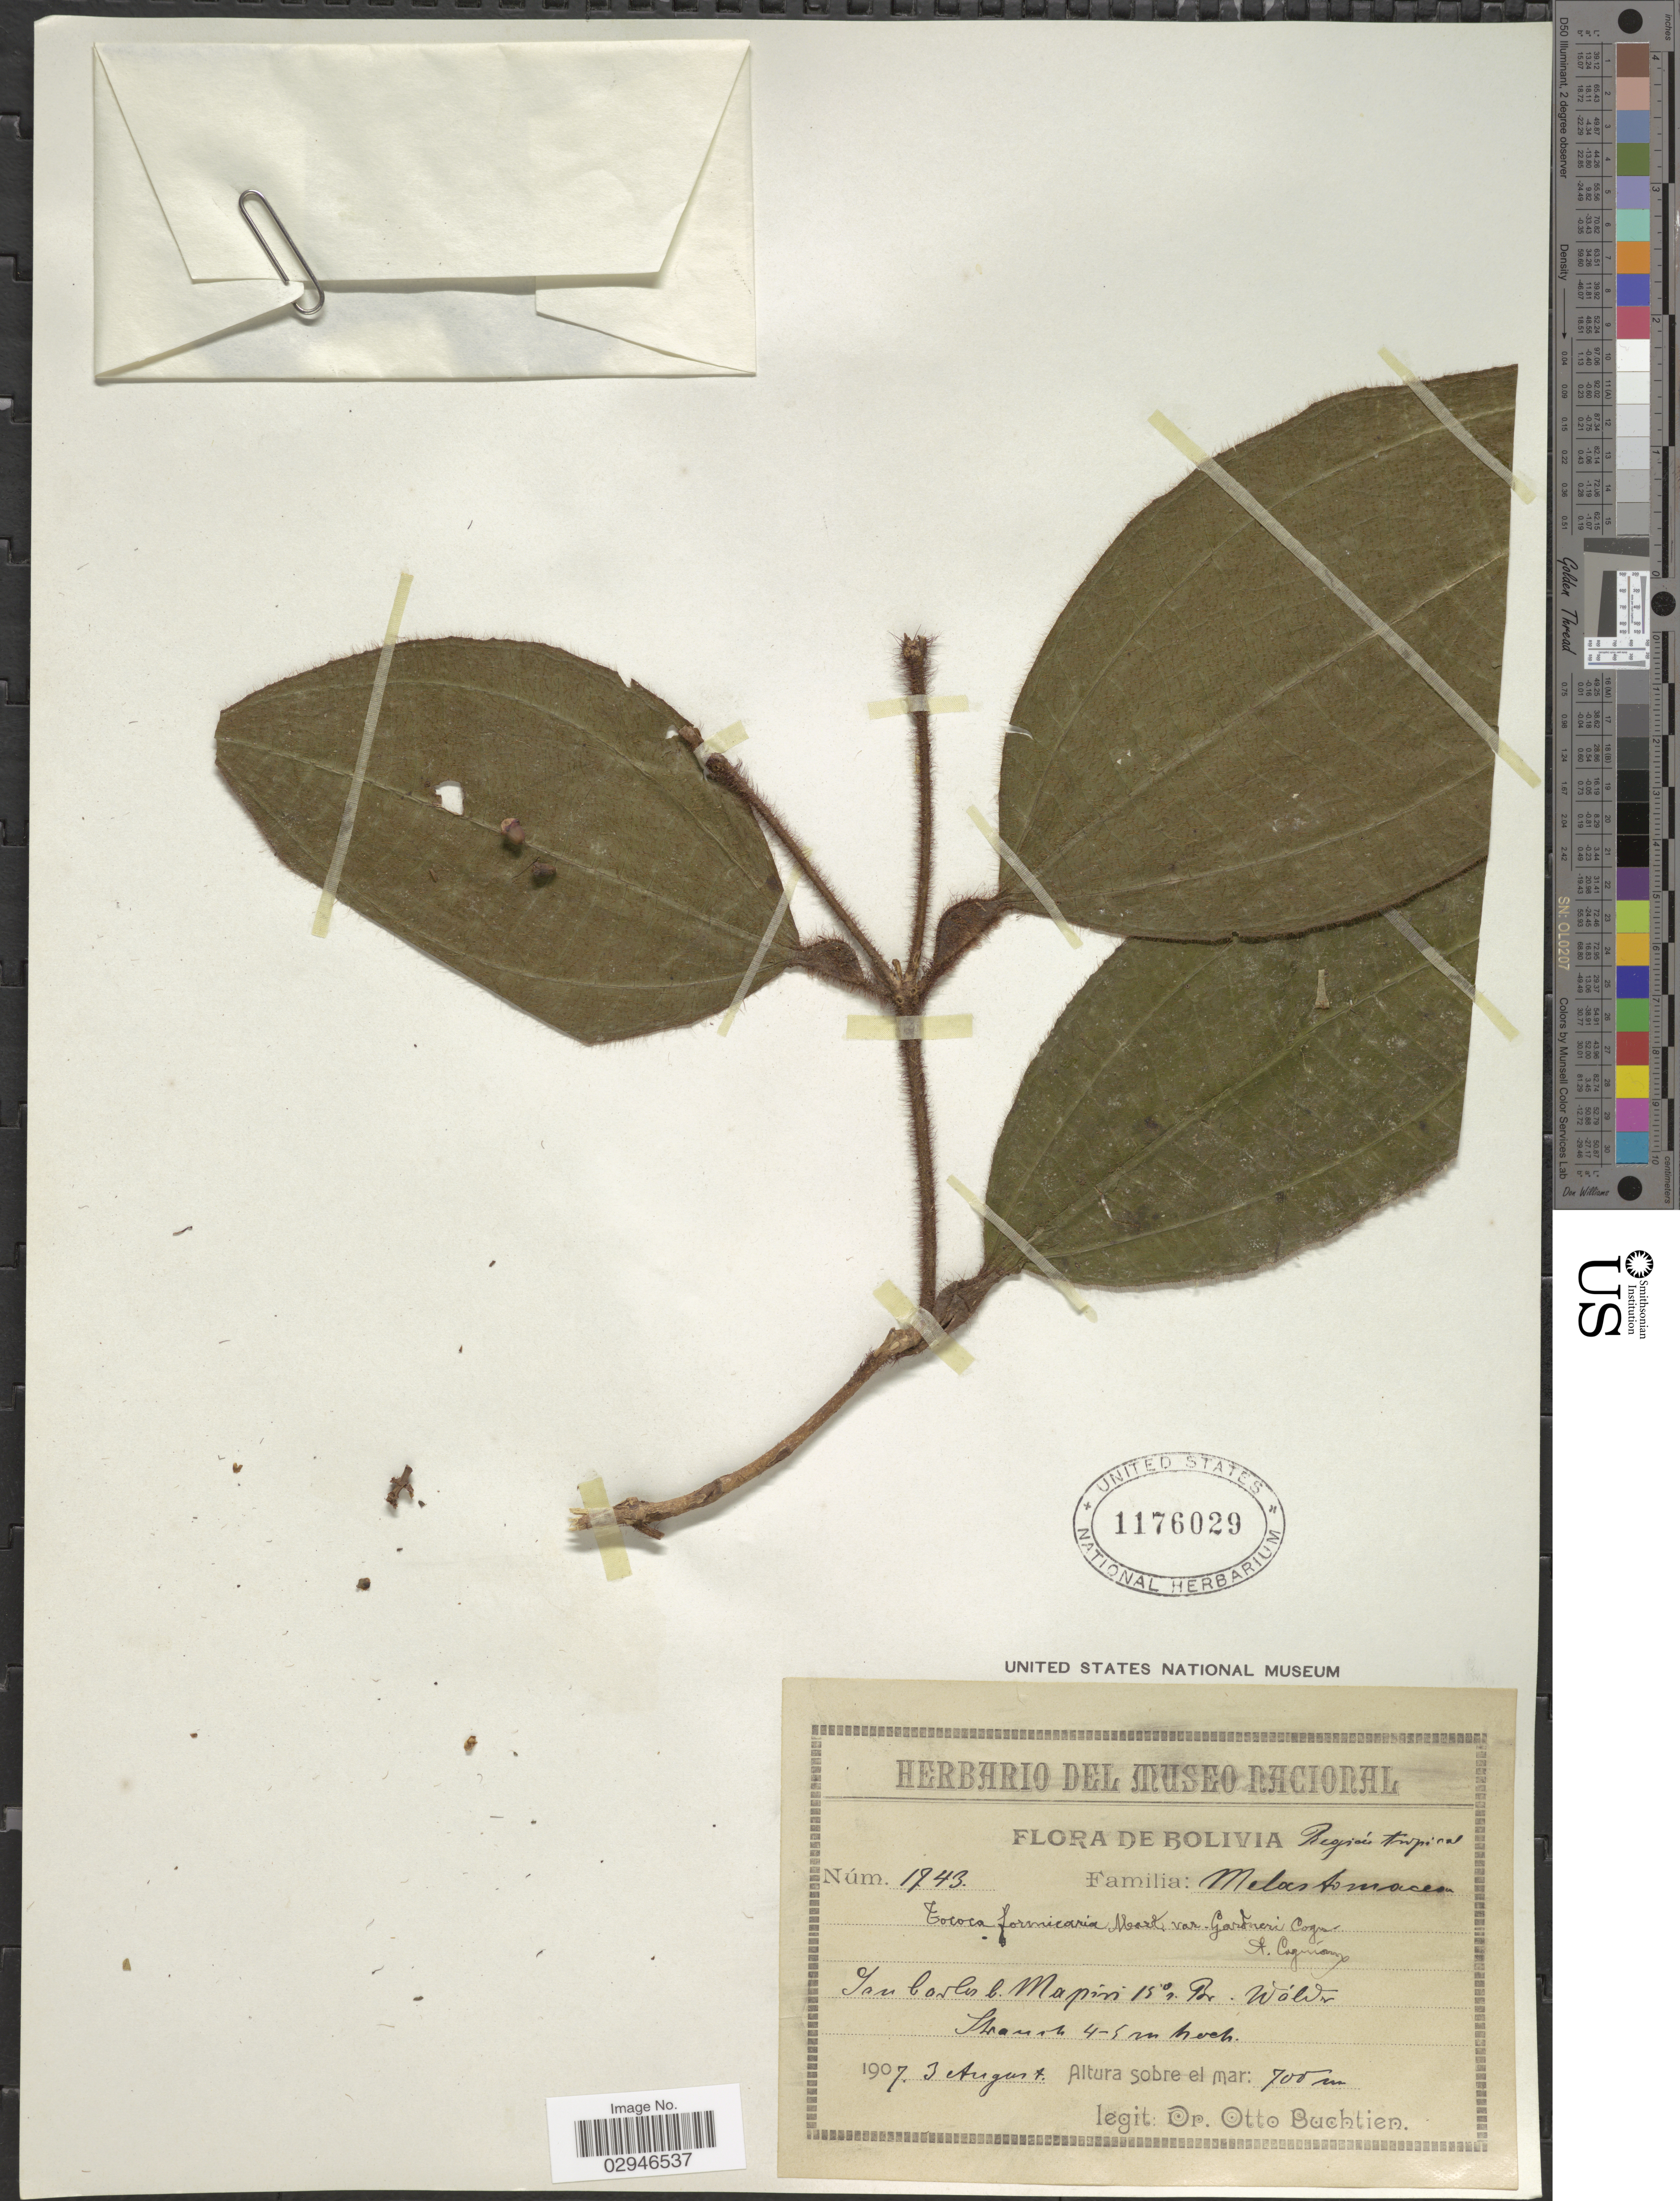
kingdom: Plantae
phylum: Tracheophyta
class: Magnoliopsida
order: Myrtales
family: Melastomataceae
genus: Tococa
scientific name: Tococa formicaria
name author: Mart.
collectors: O. Buchtien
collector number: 1743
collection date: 1907-08-03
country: Bolivia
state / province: La Paz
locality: Región tropical, San Carlos b. Mapiri 15° n Br. Walden.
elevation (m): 700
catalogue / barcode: US 1176029